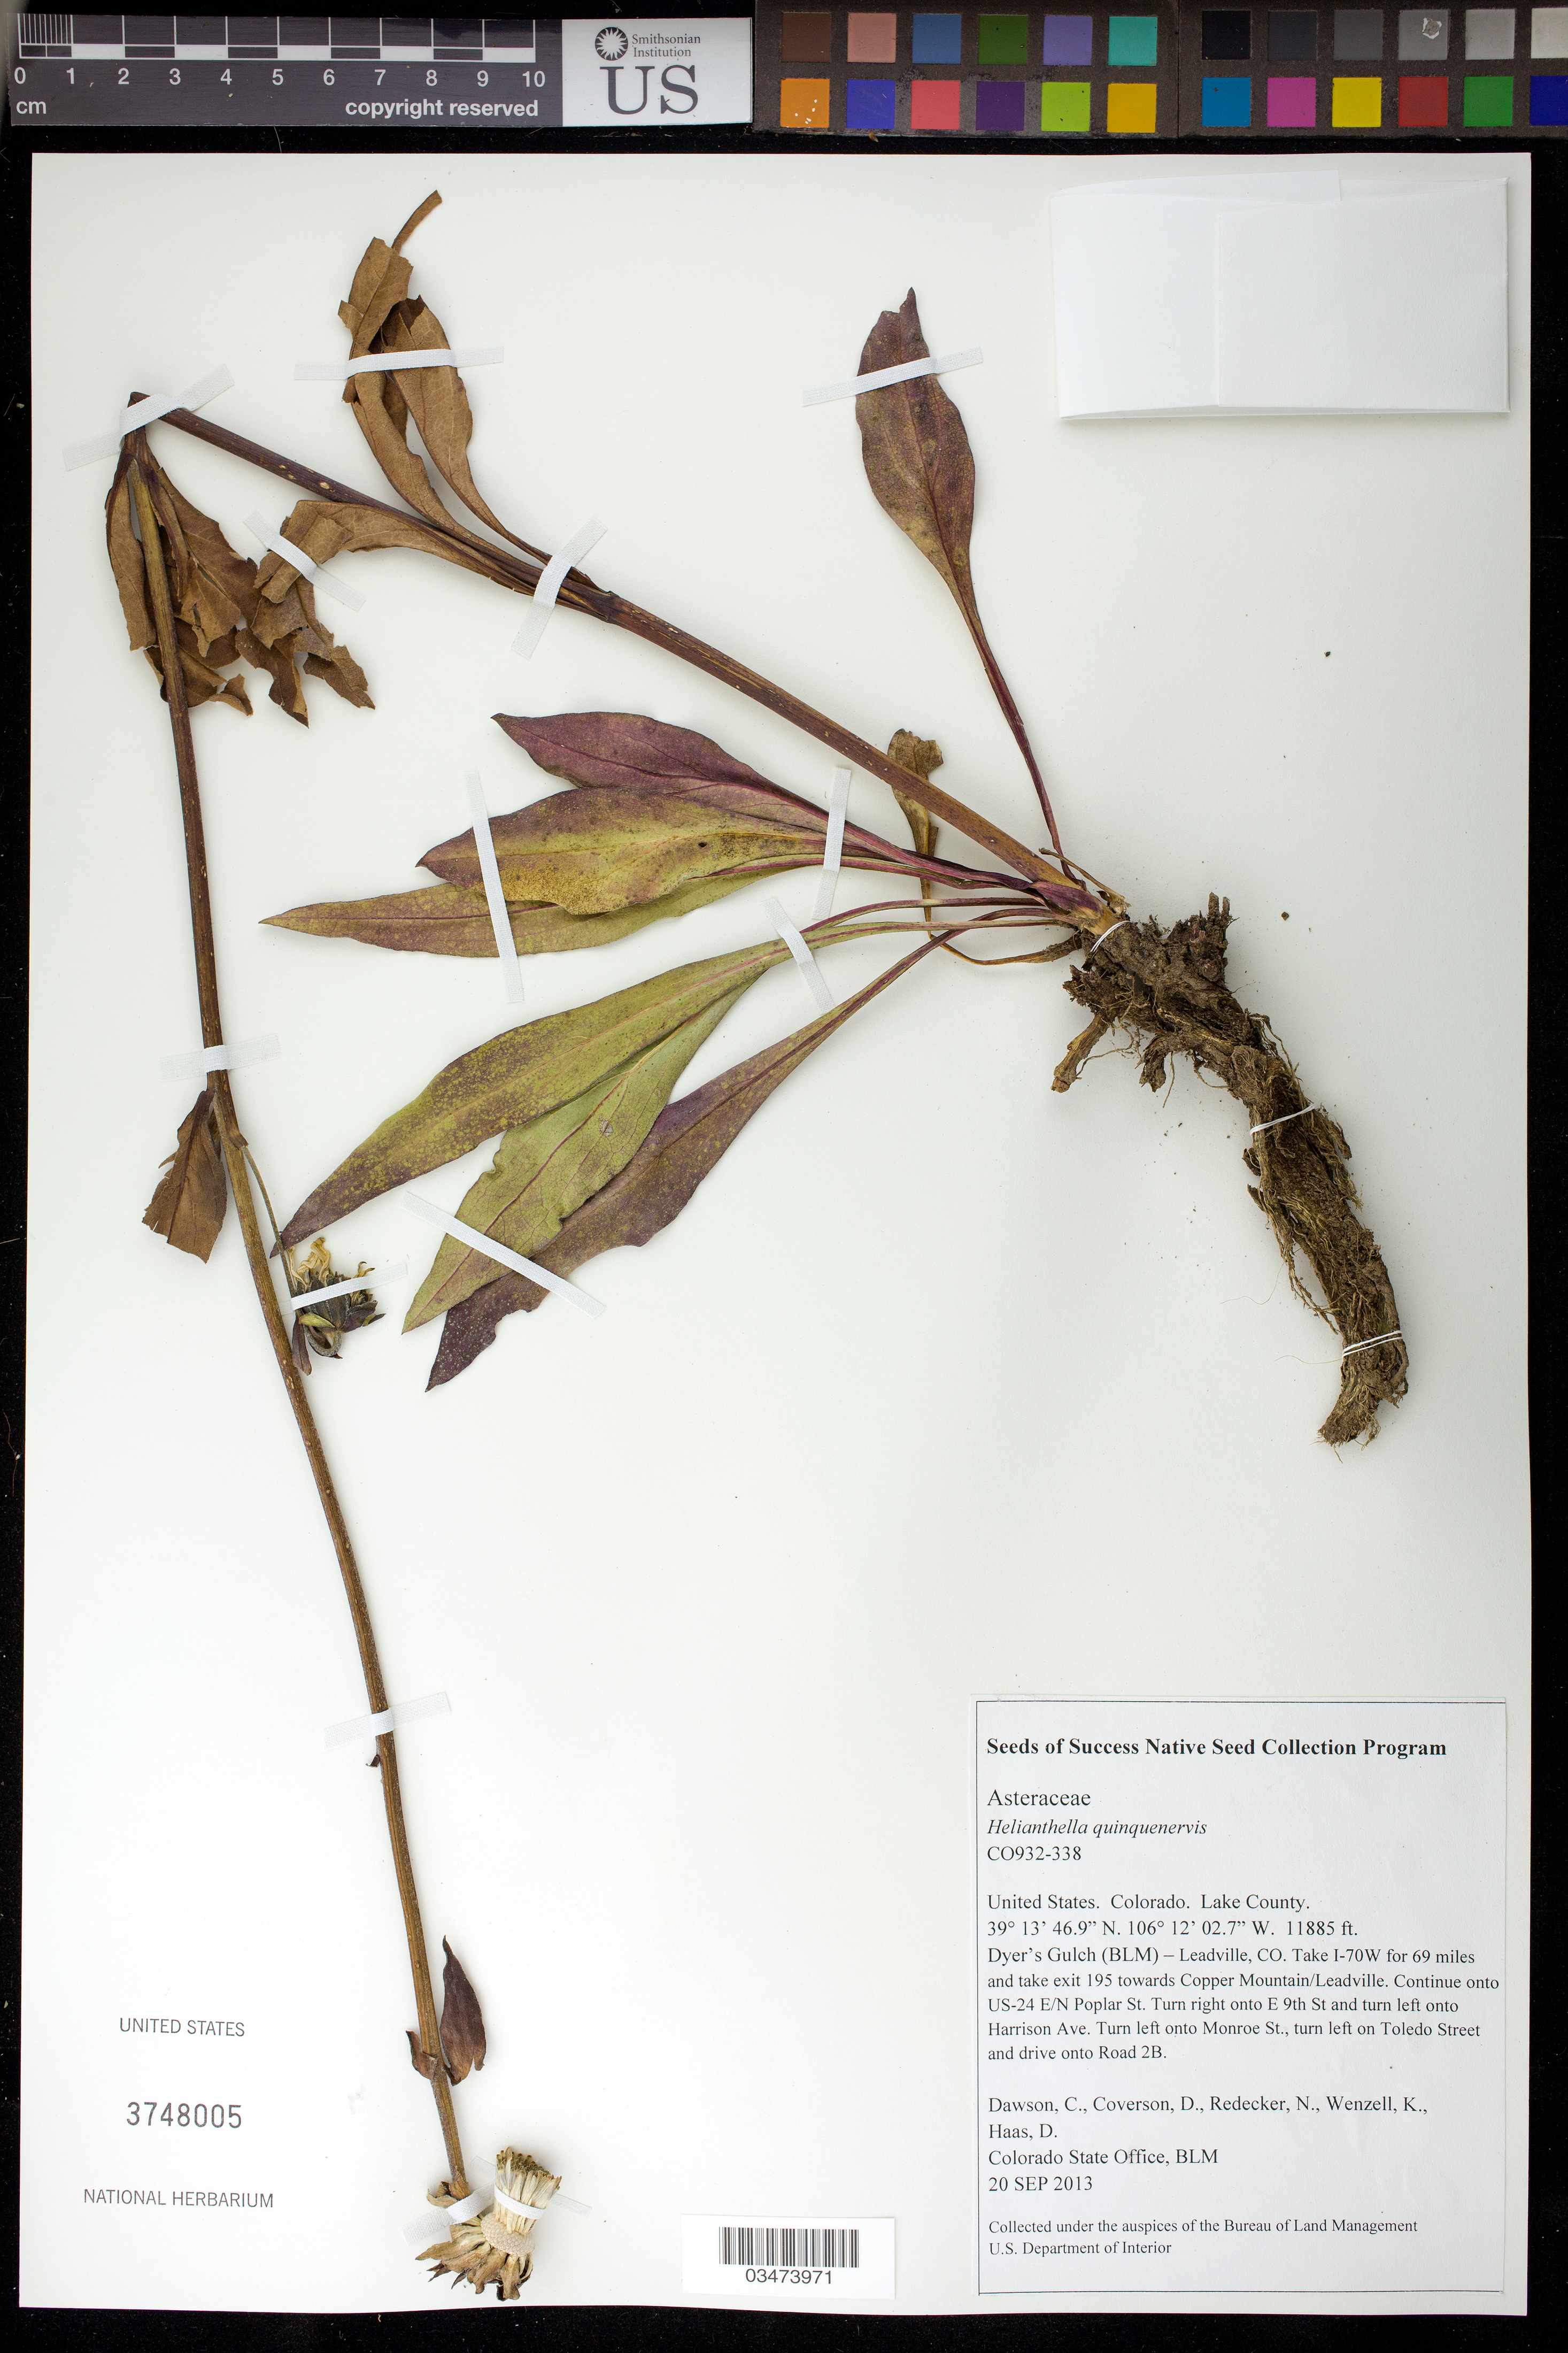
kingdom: Plantae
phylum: Tracheophyta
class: Magnoliopsida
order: Asterales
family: Asteraceae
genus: Helianthella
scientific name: Helianthella quinquenervis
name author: (Hook.) A. Gray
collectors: C. Dawson, D. Coverson, N. Redecker, K. Wenzell & D. Haas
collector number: CO932-338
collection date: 2013-09-20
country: United States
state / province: Colorado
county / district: Lake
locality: Dyer's Gulch (BLM)-Leadville. Road 2B.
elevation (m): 3623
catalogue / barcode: US 3748005